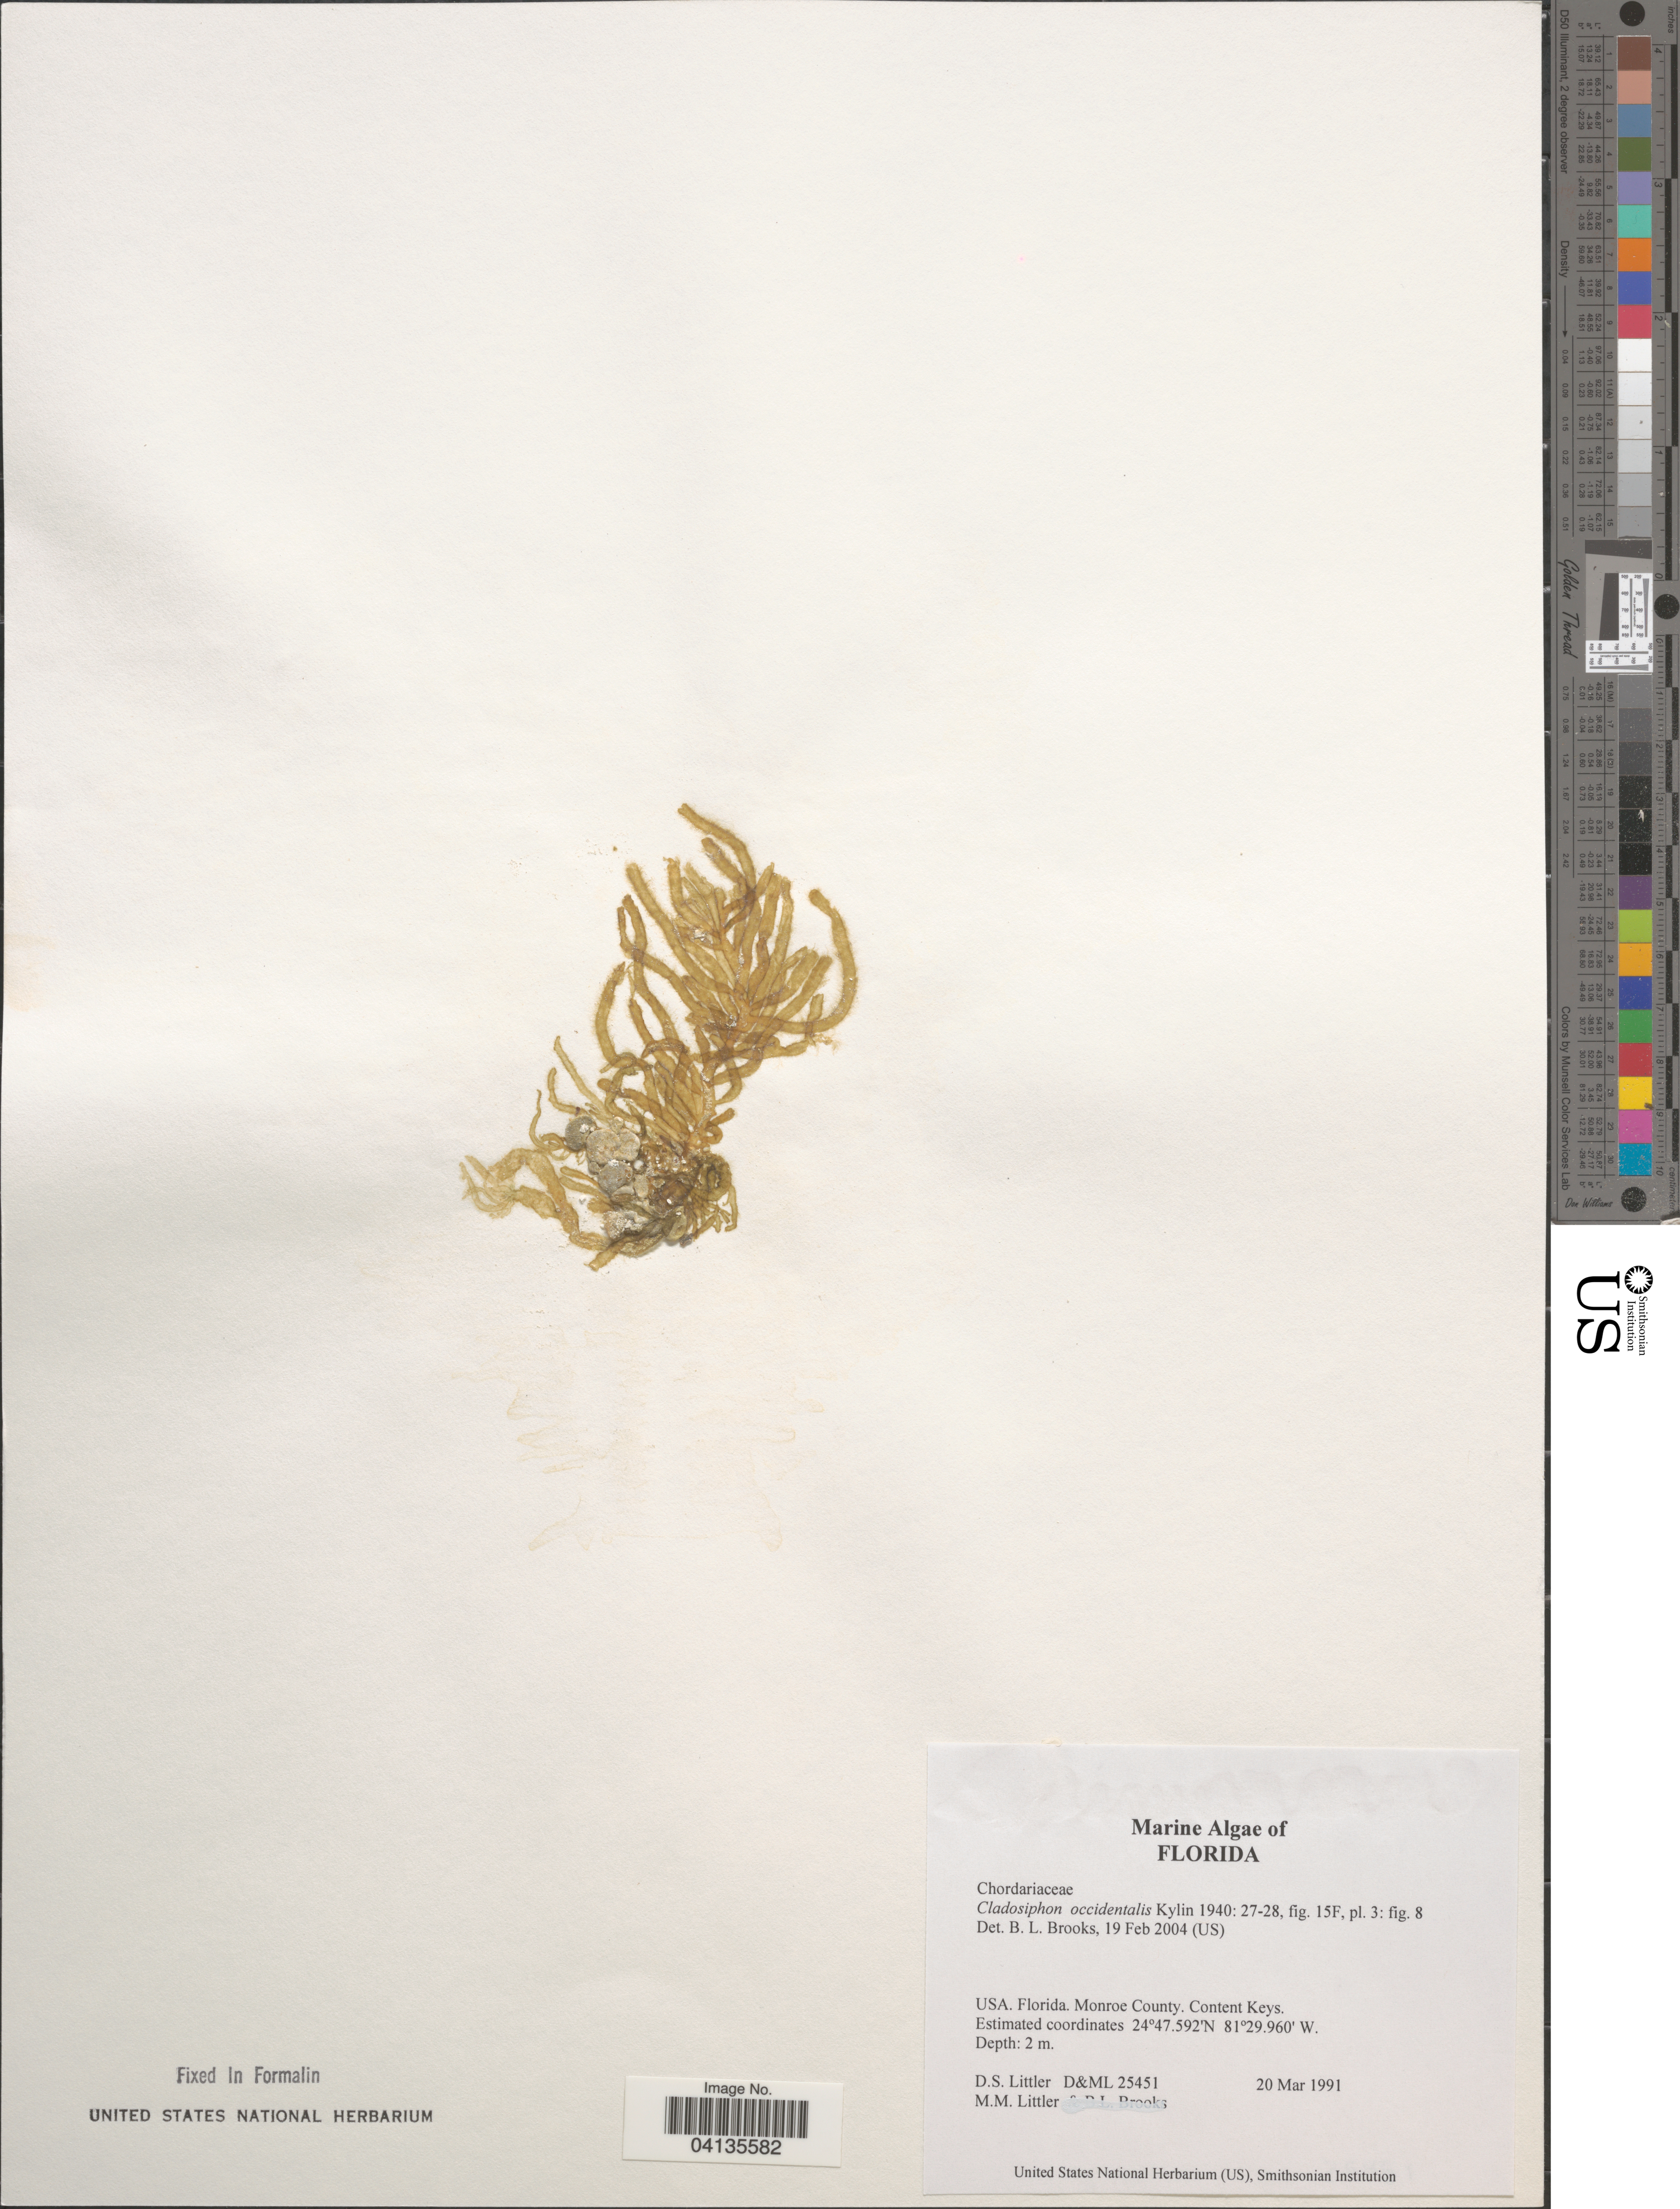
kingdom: Chromista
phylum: Ochrophyta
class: Phaeophyceae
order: Ectocarpales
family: Chordariaceae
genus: Cladosiphon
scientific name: Cladosiphon occidentalis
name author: Kylin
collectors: D. S. Littler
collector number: D&ML25451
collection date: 1991-03-20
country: United States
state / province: Florida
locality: Monroe County. Content Keys.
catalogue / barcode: US 238605